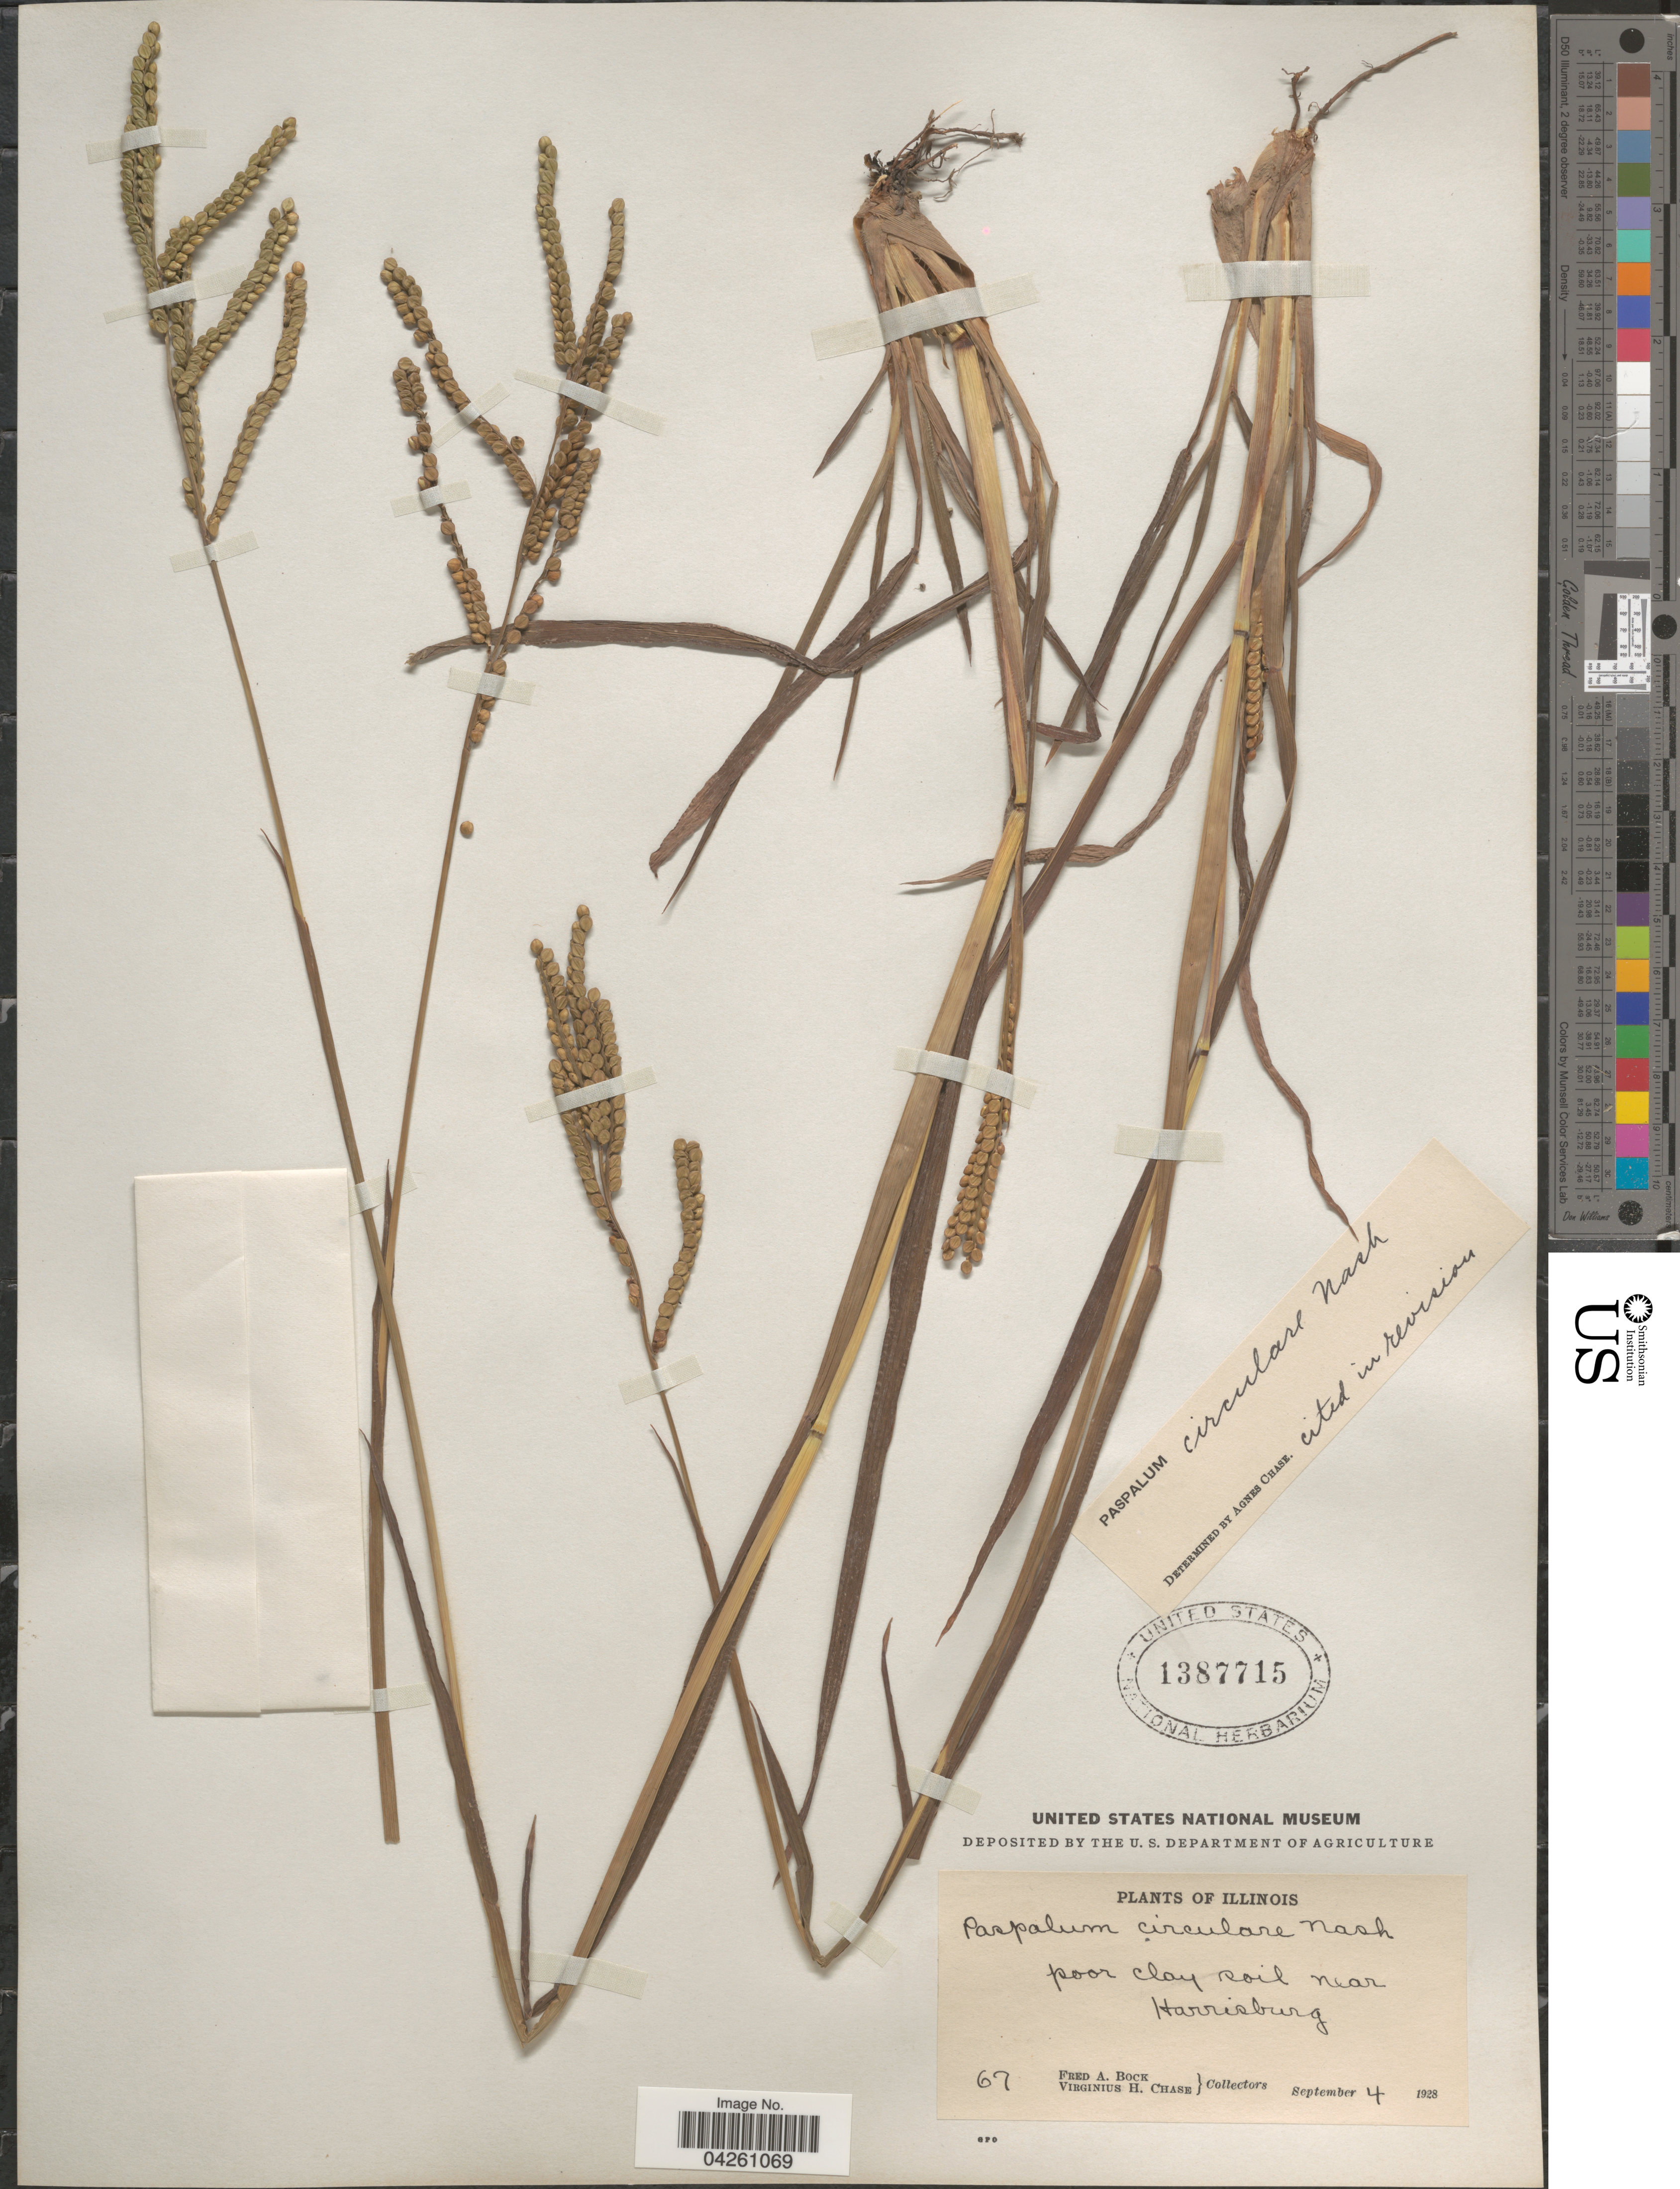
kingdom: Plantae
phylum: Tracheophyta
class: Liliopsida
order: Poales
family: Poaceae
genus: Paspalum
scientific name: Paspalum circulare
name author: Nash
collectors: F. Bock & V. H. Chase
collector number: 67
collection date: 1928-09-04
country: United States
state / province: Illinois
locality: Poor clay soil near Harrisburg.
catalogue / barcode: US 1387715